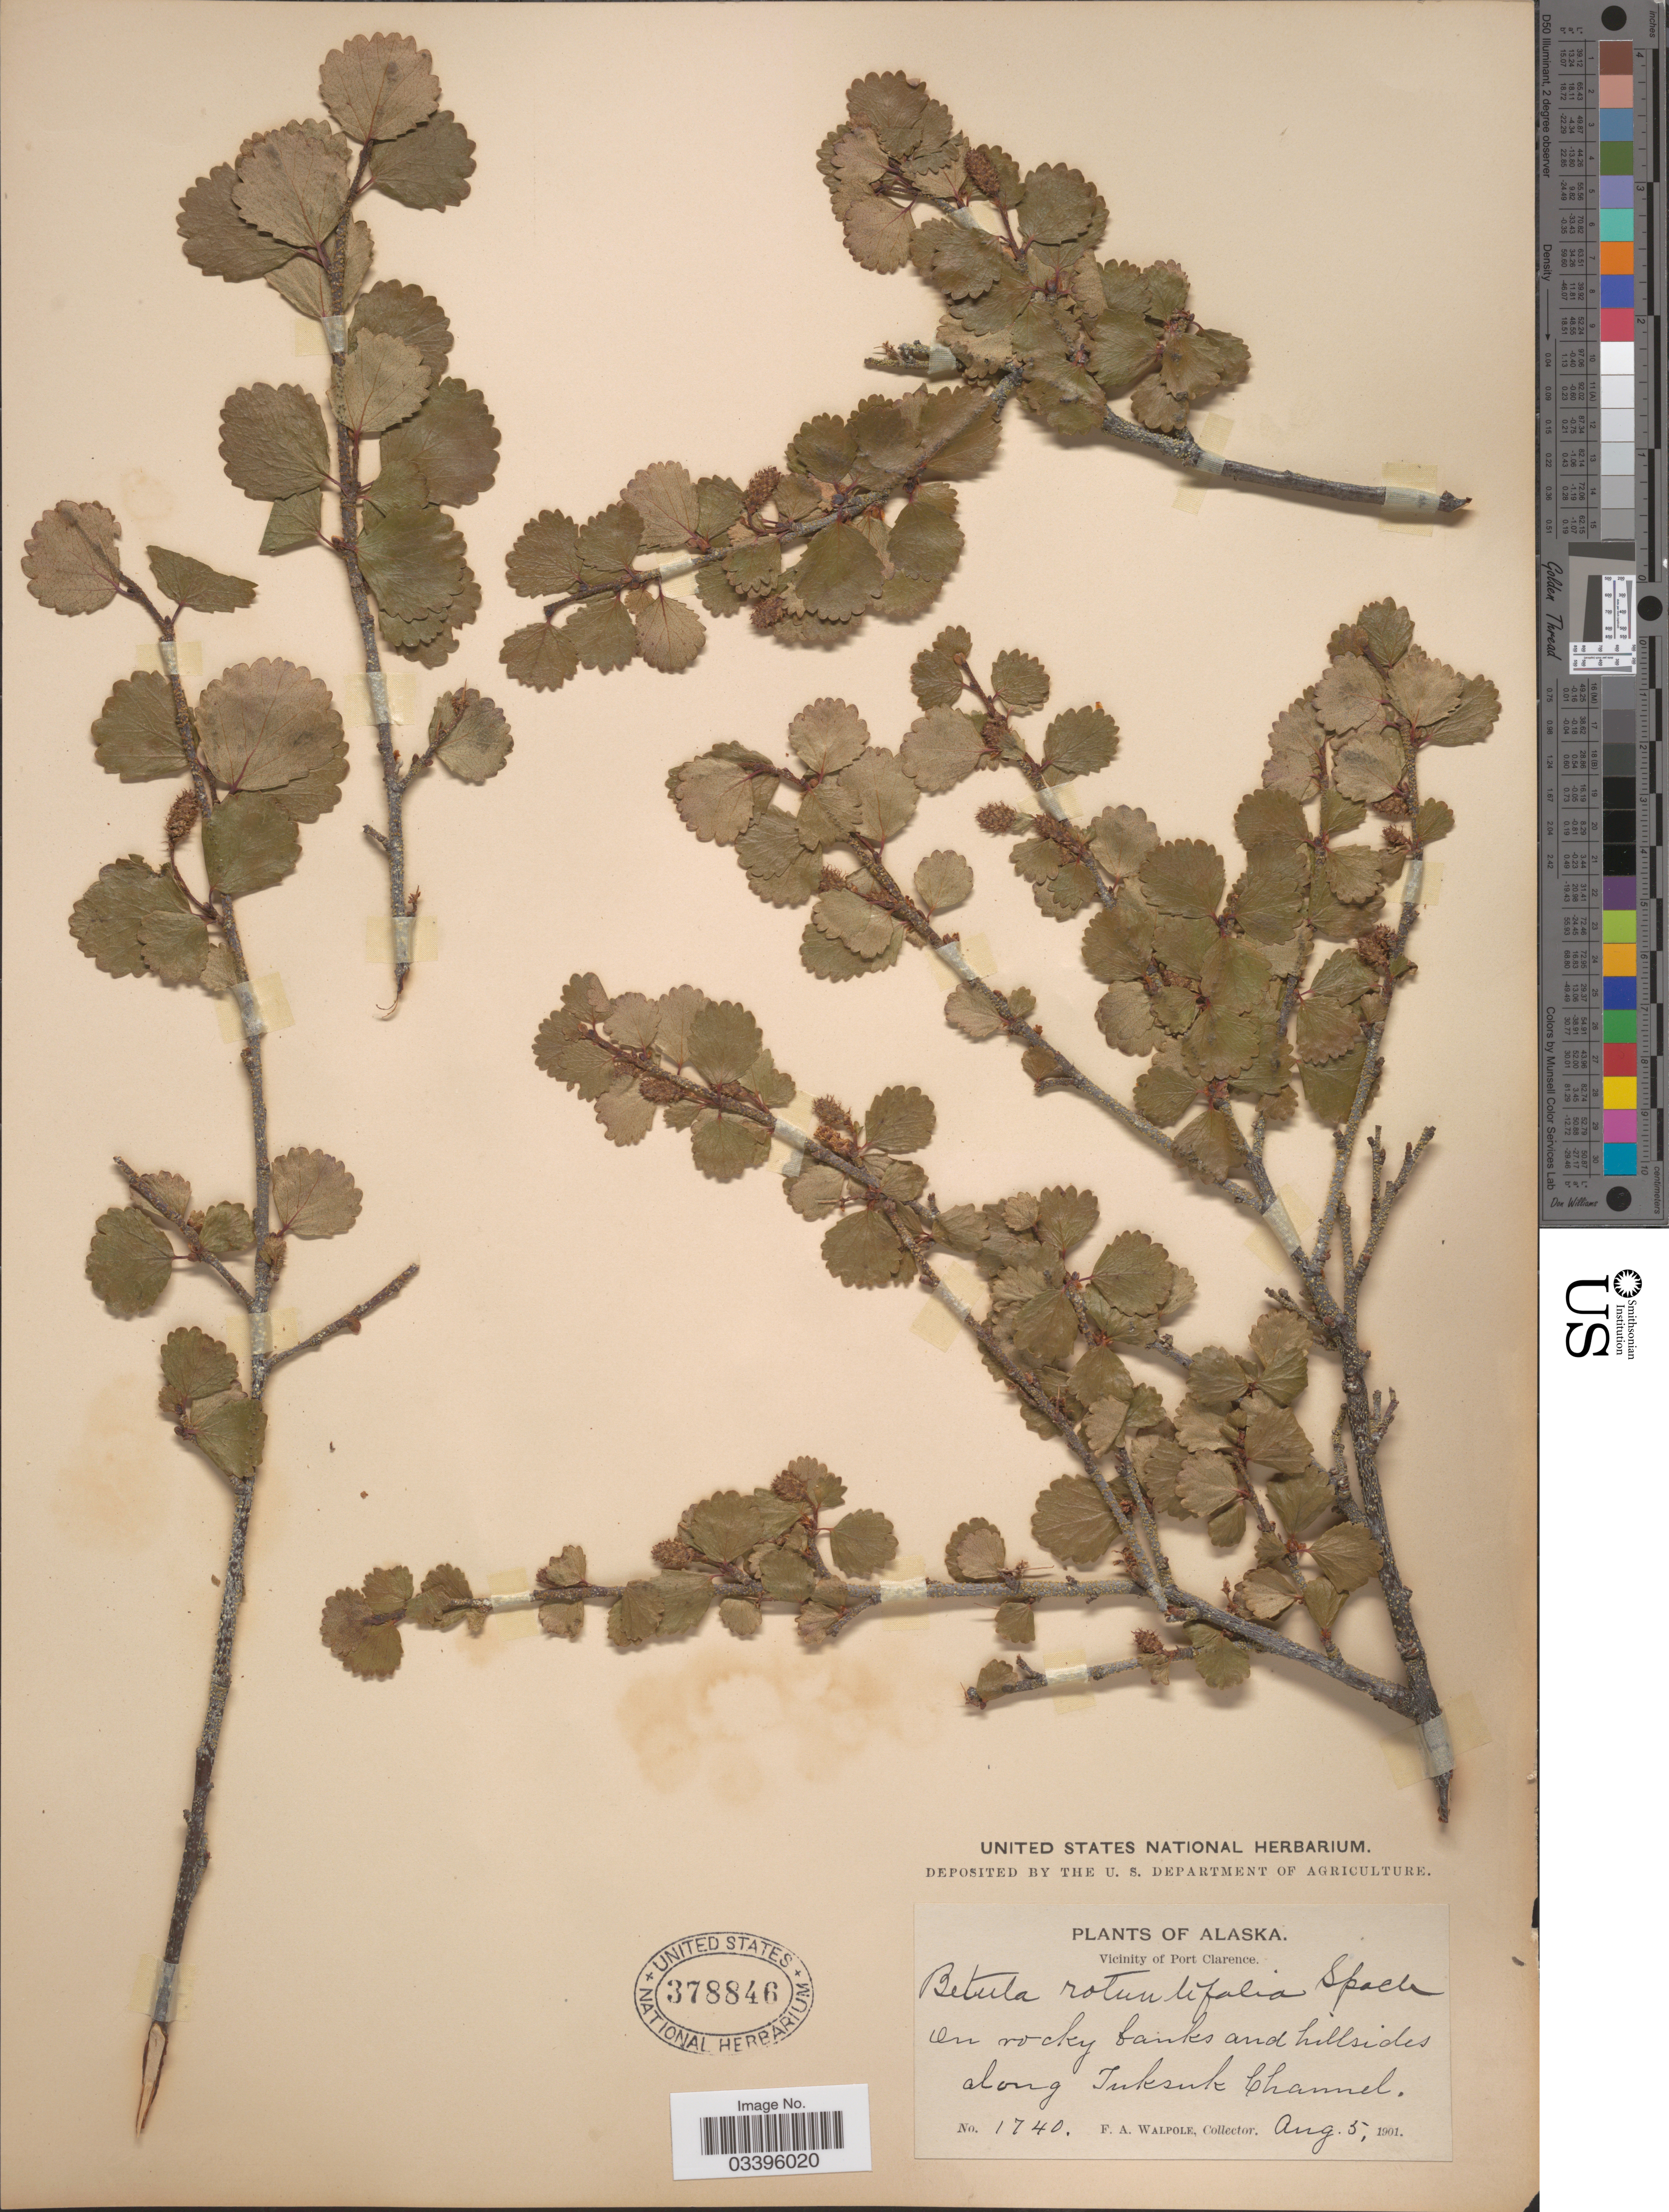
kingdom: Plantae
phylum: Tracheophyta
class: Magnoliopsida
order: Fagales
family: Betulaceae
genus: Betula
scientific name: Betula nana subsp. rotundifolia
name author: (Spach) Malyschev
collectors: F. Walpole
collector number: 1740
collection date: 1901-08-05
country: United States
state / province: Alaska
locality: Vicinity of Port Clarence. On rocky banks and hillsides along Tuksuk Channel.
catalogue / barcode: US 378846